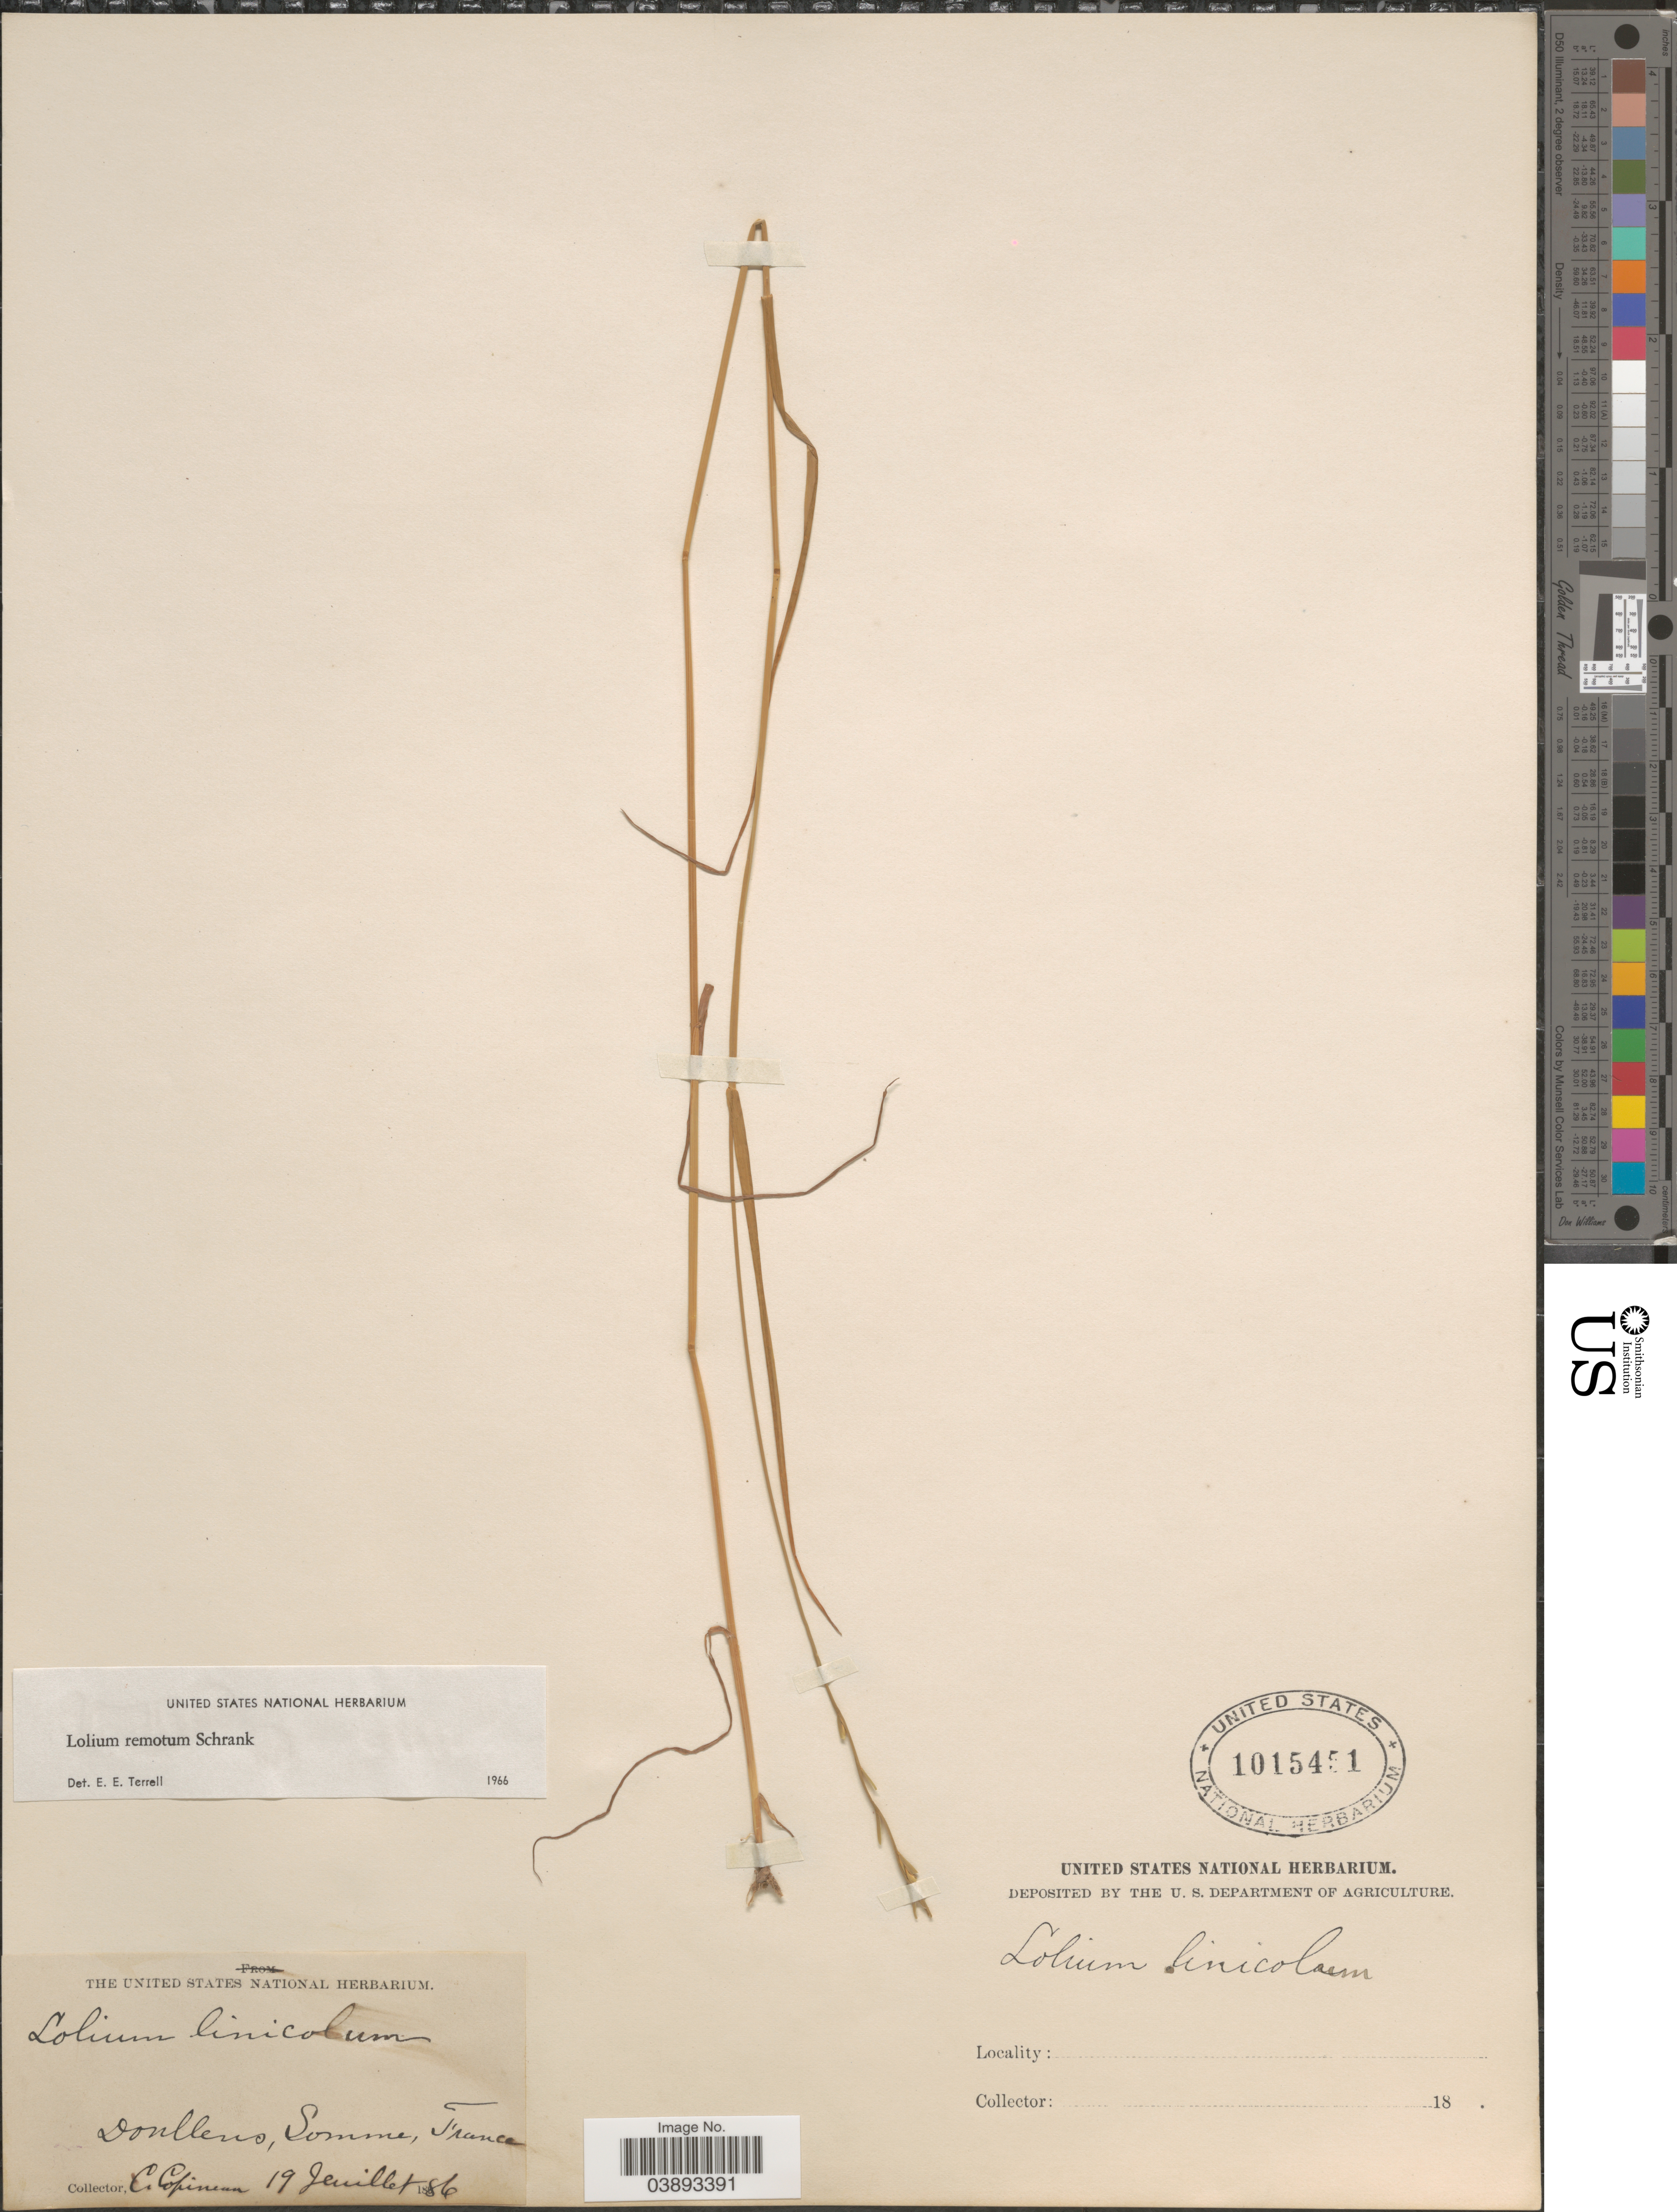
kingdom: Plantae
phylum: Tracheophyta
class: Liliopsida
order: Poales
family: Poaceae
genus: Lolium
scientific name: Lolium remotum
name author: Schrank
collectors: C. Copineau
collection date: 1886-07-19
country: France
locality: Doullens, Somme.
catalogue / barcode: US 1015451